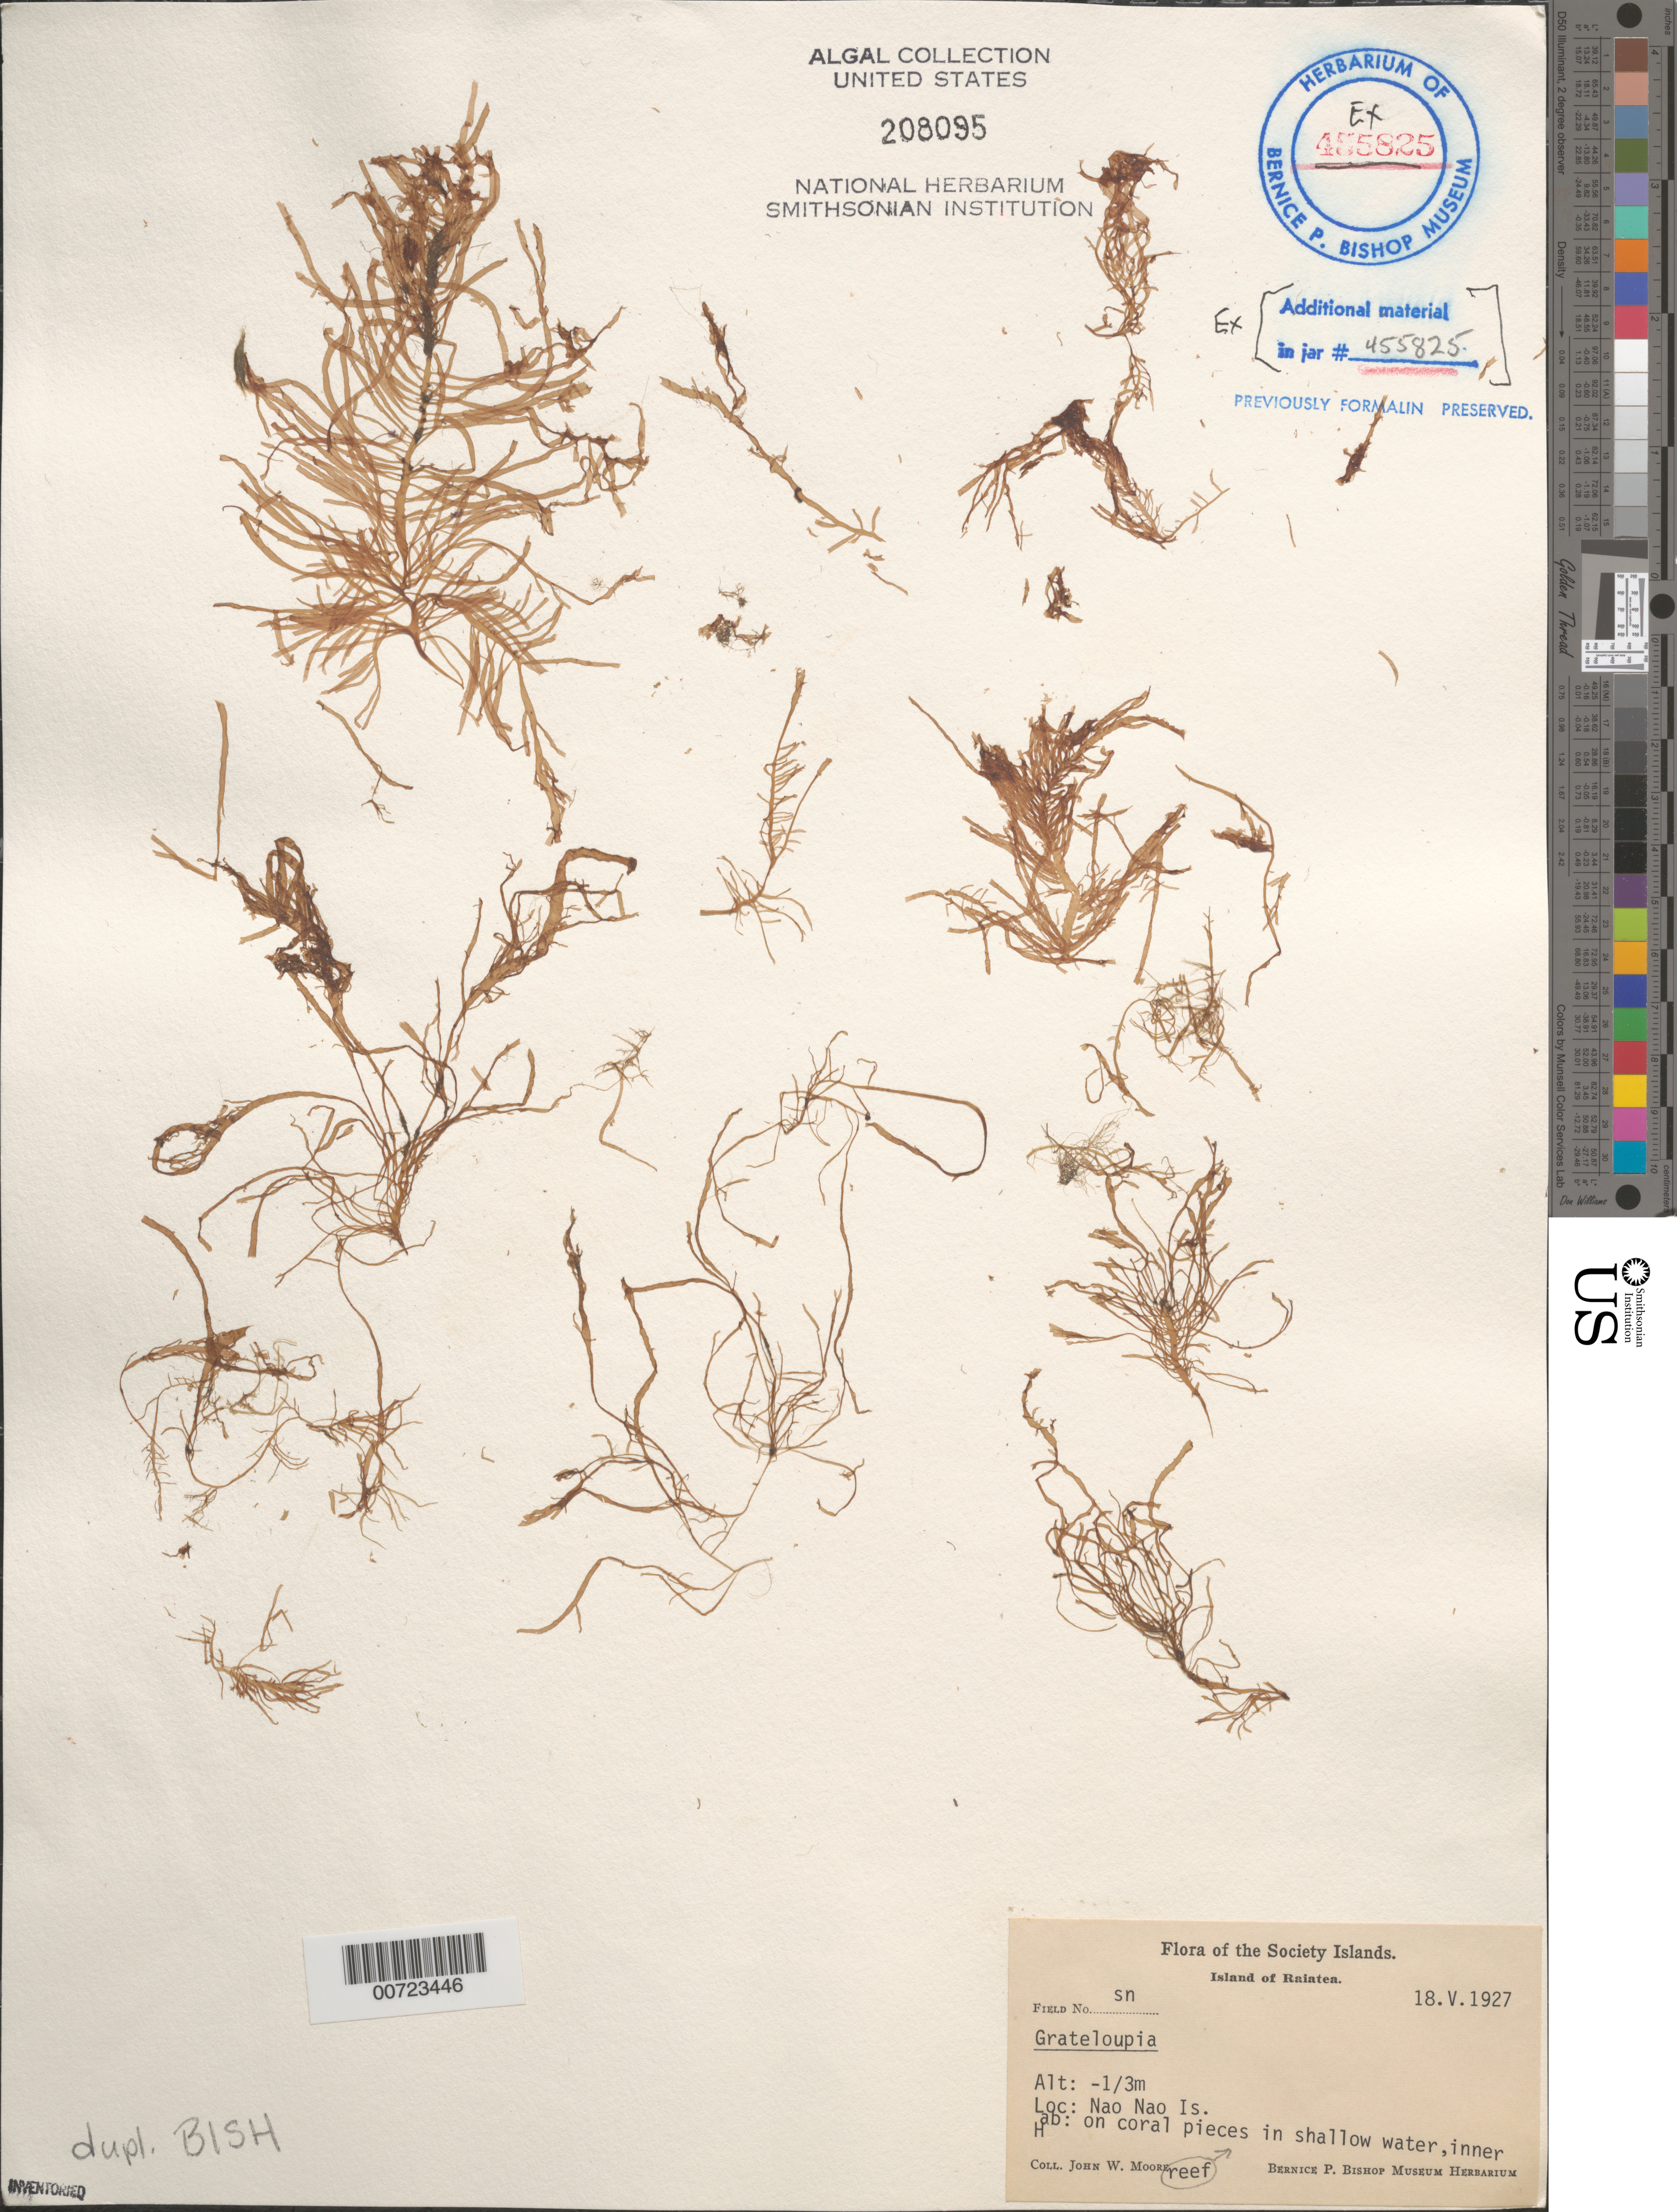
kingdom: Plantae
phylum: Rhodophyta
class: Florideophyceae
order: Halymeniales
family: Halymeniaceae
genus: Grateloupia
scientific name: Grateloupia sp.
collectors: J. W. Moore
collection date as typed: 18 May 1927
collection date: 1927-05-18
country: French Polynesia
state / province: Iles Sous-le-Vent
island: Raiatea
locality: Nao Nao Island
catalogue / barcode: US 208095